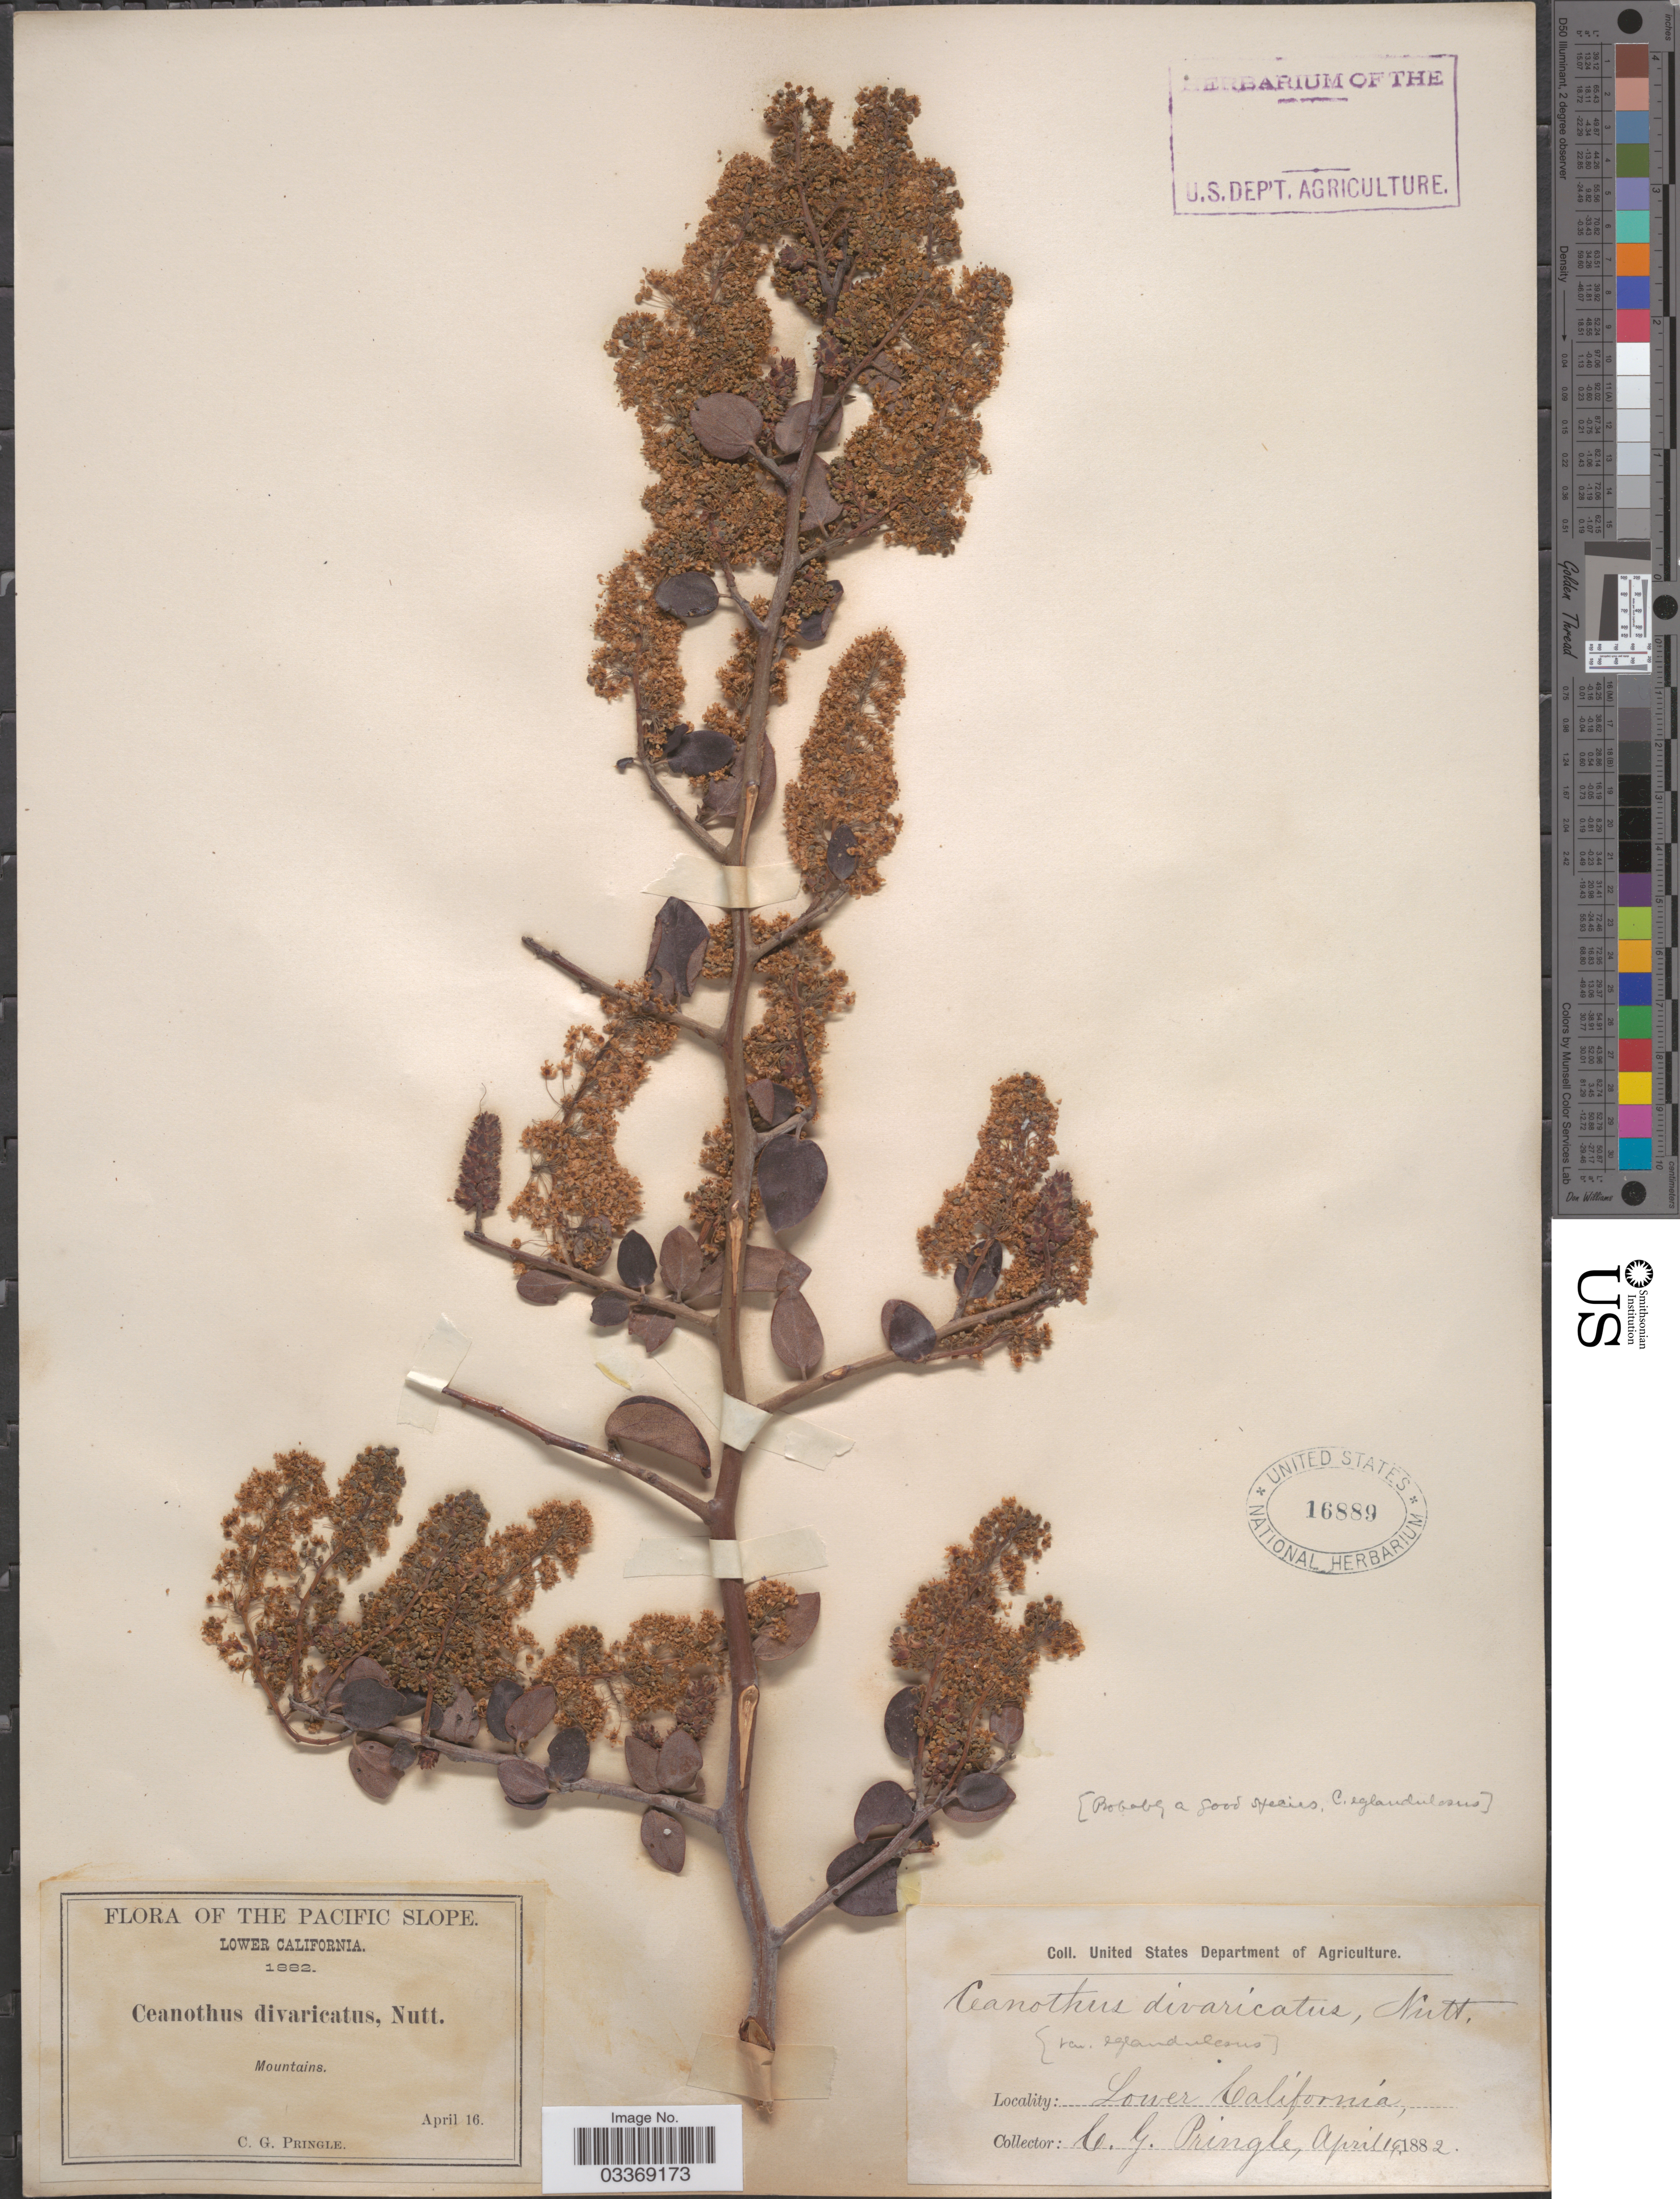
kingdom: Plantae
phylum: Tracheophyta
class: Magnoliopsida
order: Rosales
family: Rhamnaceae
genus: Ceanothus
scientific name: Ceanothus divaricatus var. eglandulosus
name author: Torr.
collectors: C. G. Pringle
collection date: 1882-04-16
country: Mexico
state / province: Baja California Norte / Baja California Sur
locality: The Pacific Slope, Lower California, Mountains.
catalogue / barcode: US 16889